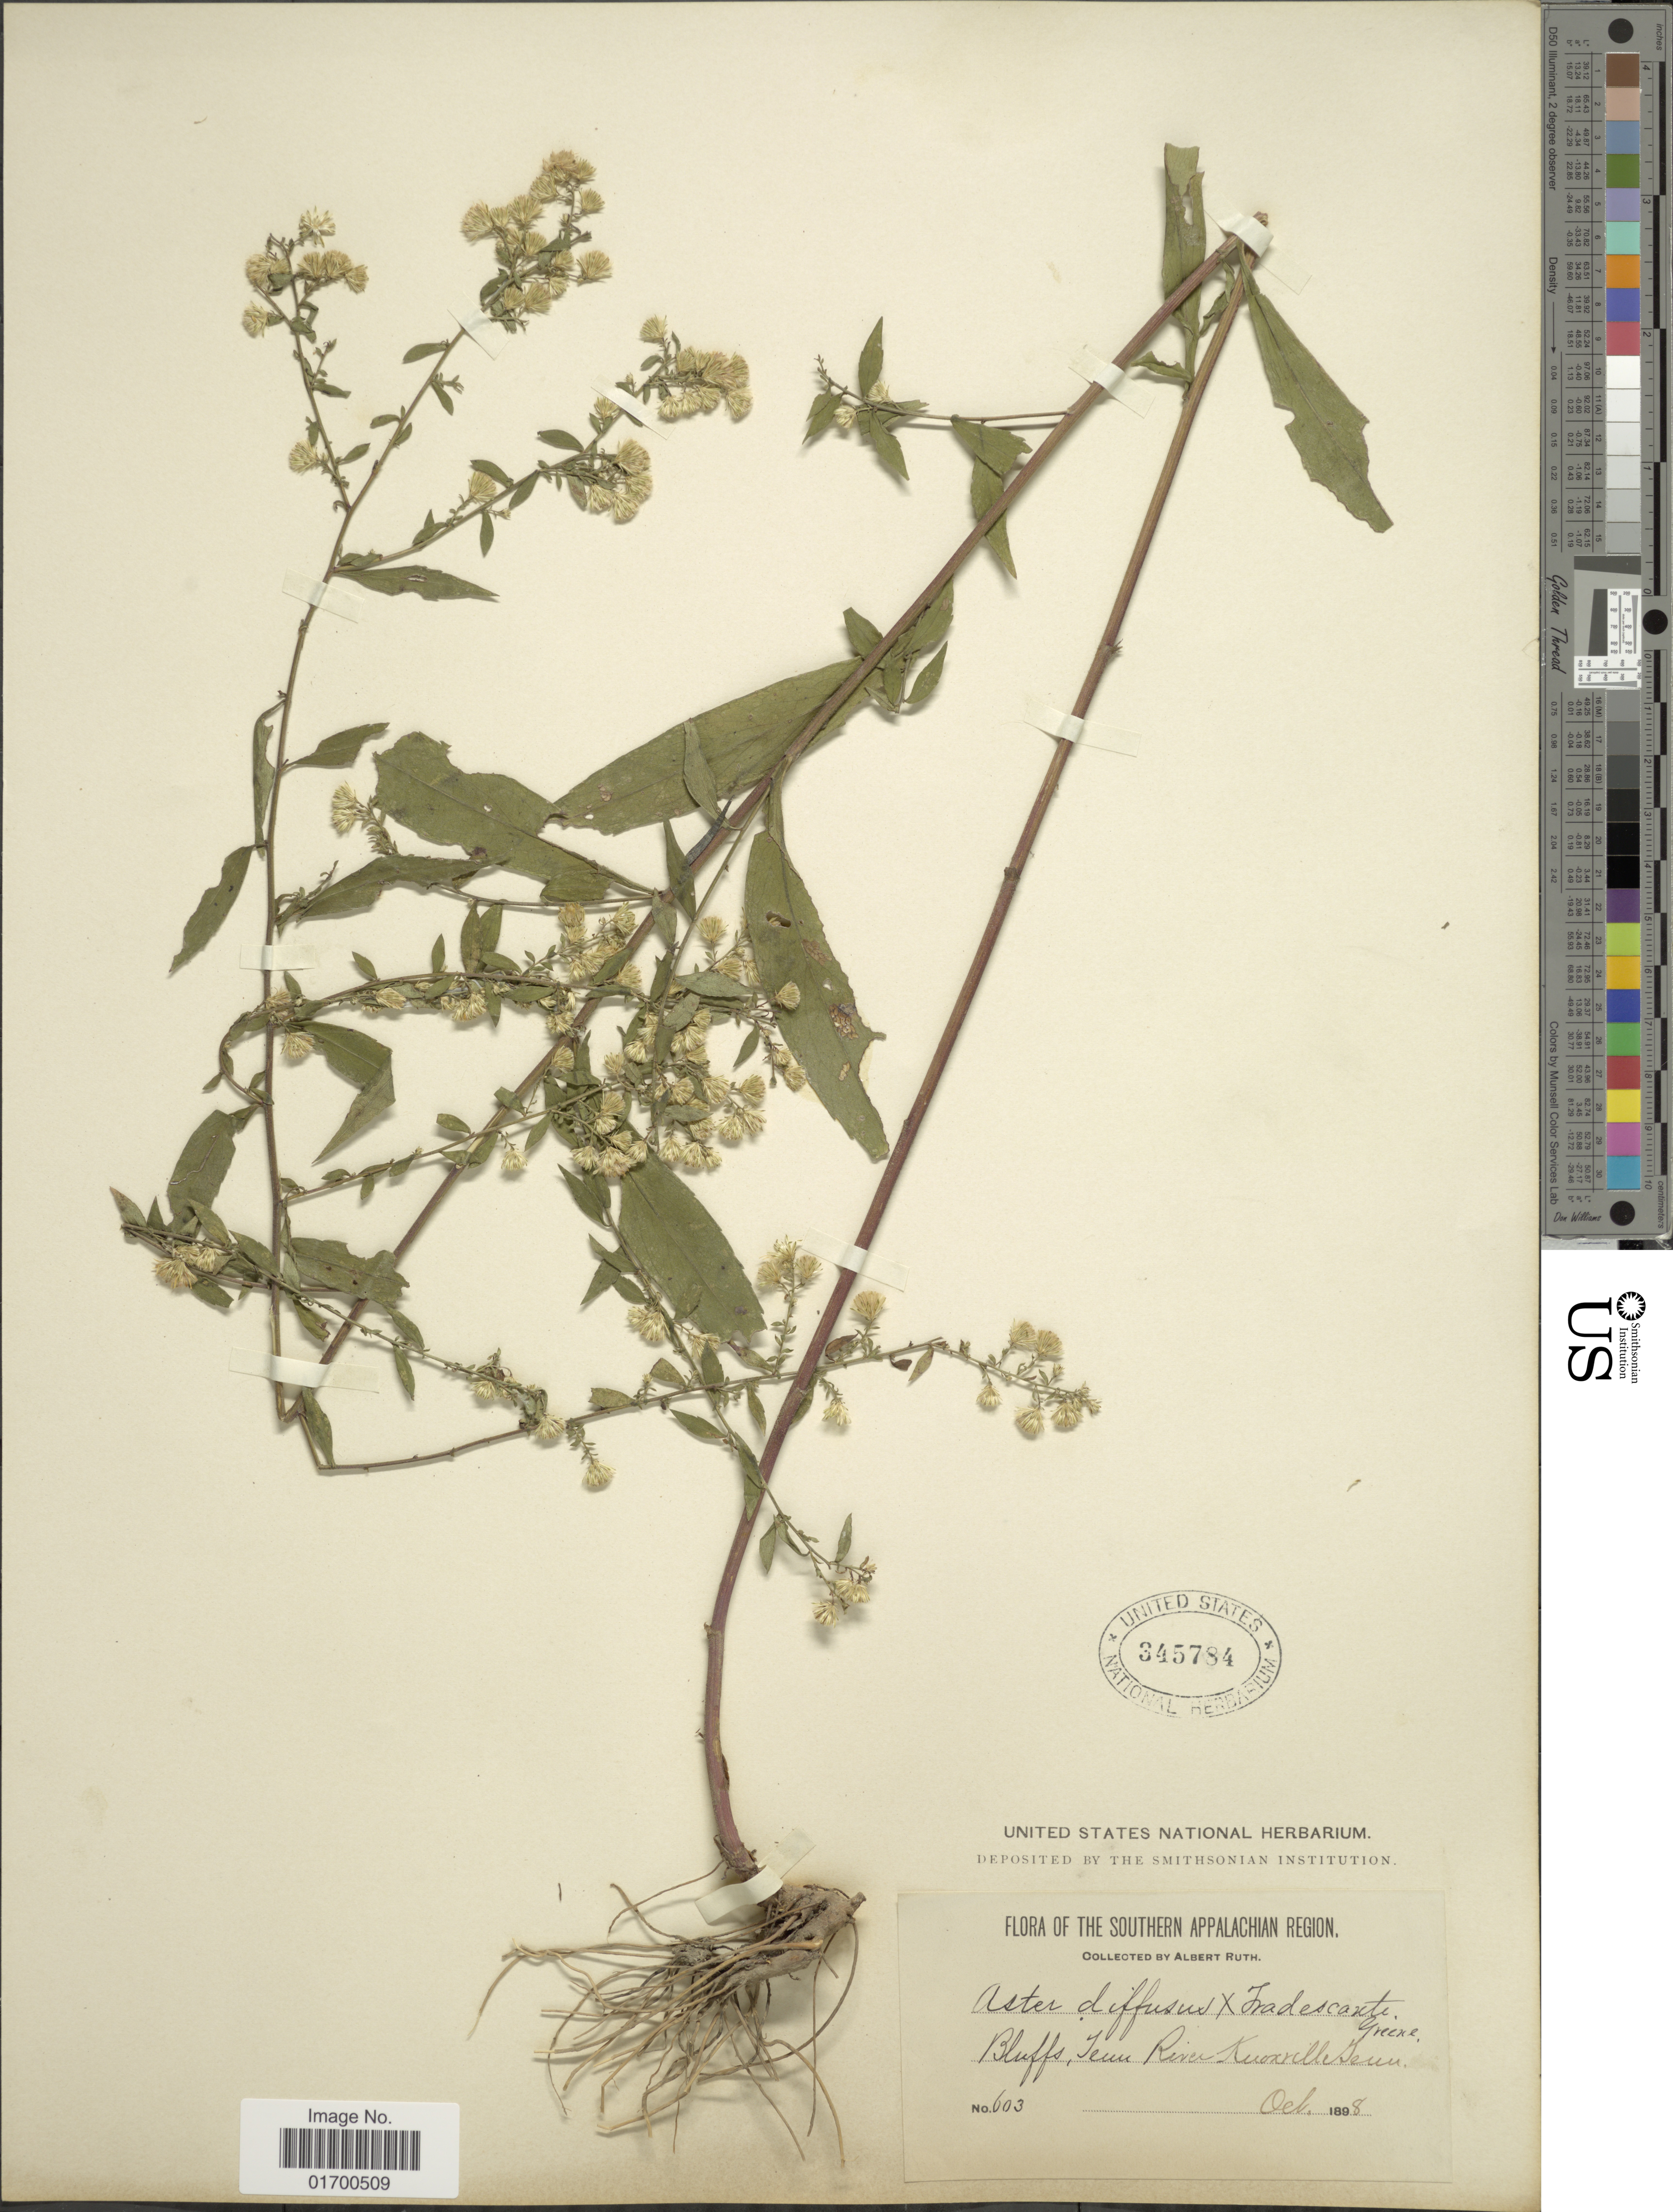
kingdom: Plantae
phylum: Tracheophyta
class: Magnoliopsida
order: Asterales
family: Asteraceae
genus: Symphyotrichum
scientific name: Symphyotrichum lateriflorum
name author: (L.) Á. Löve & D. Löve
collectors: A. Ruth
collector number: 603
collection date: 1898-10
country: United States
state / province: Tennessee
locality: The Southern Appalachian Region, Bluffs, River-Knoxville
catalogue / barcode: US 345784